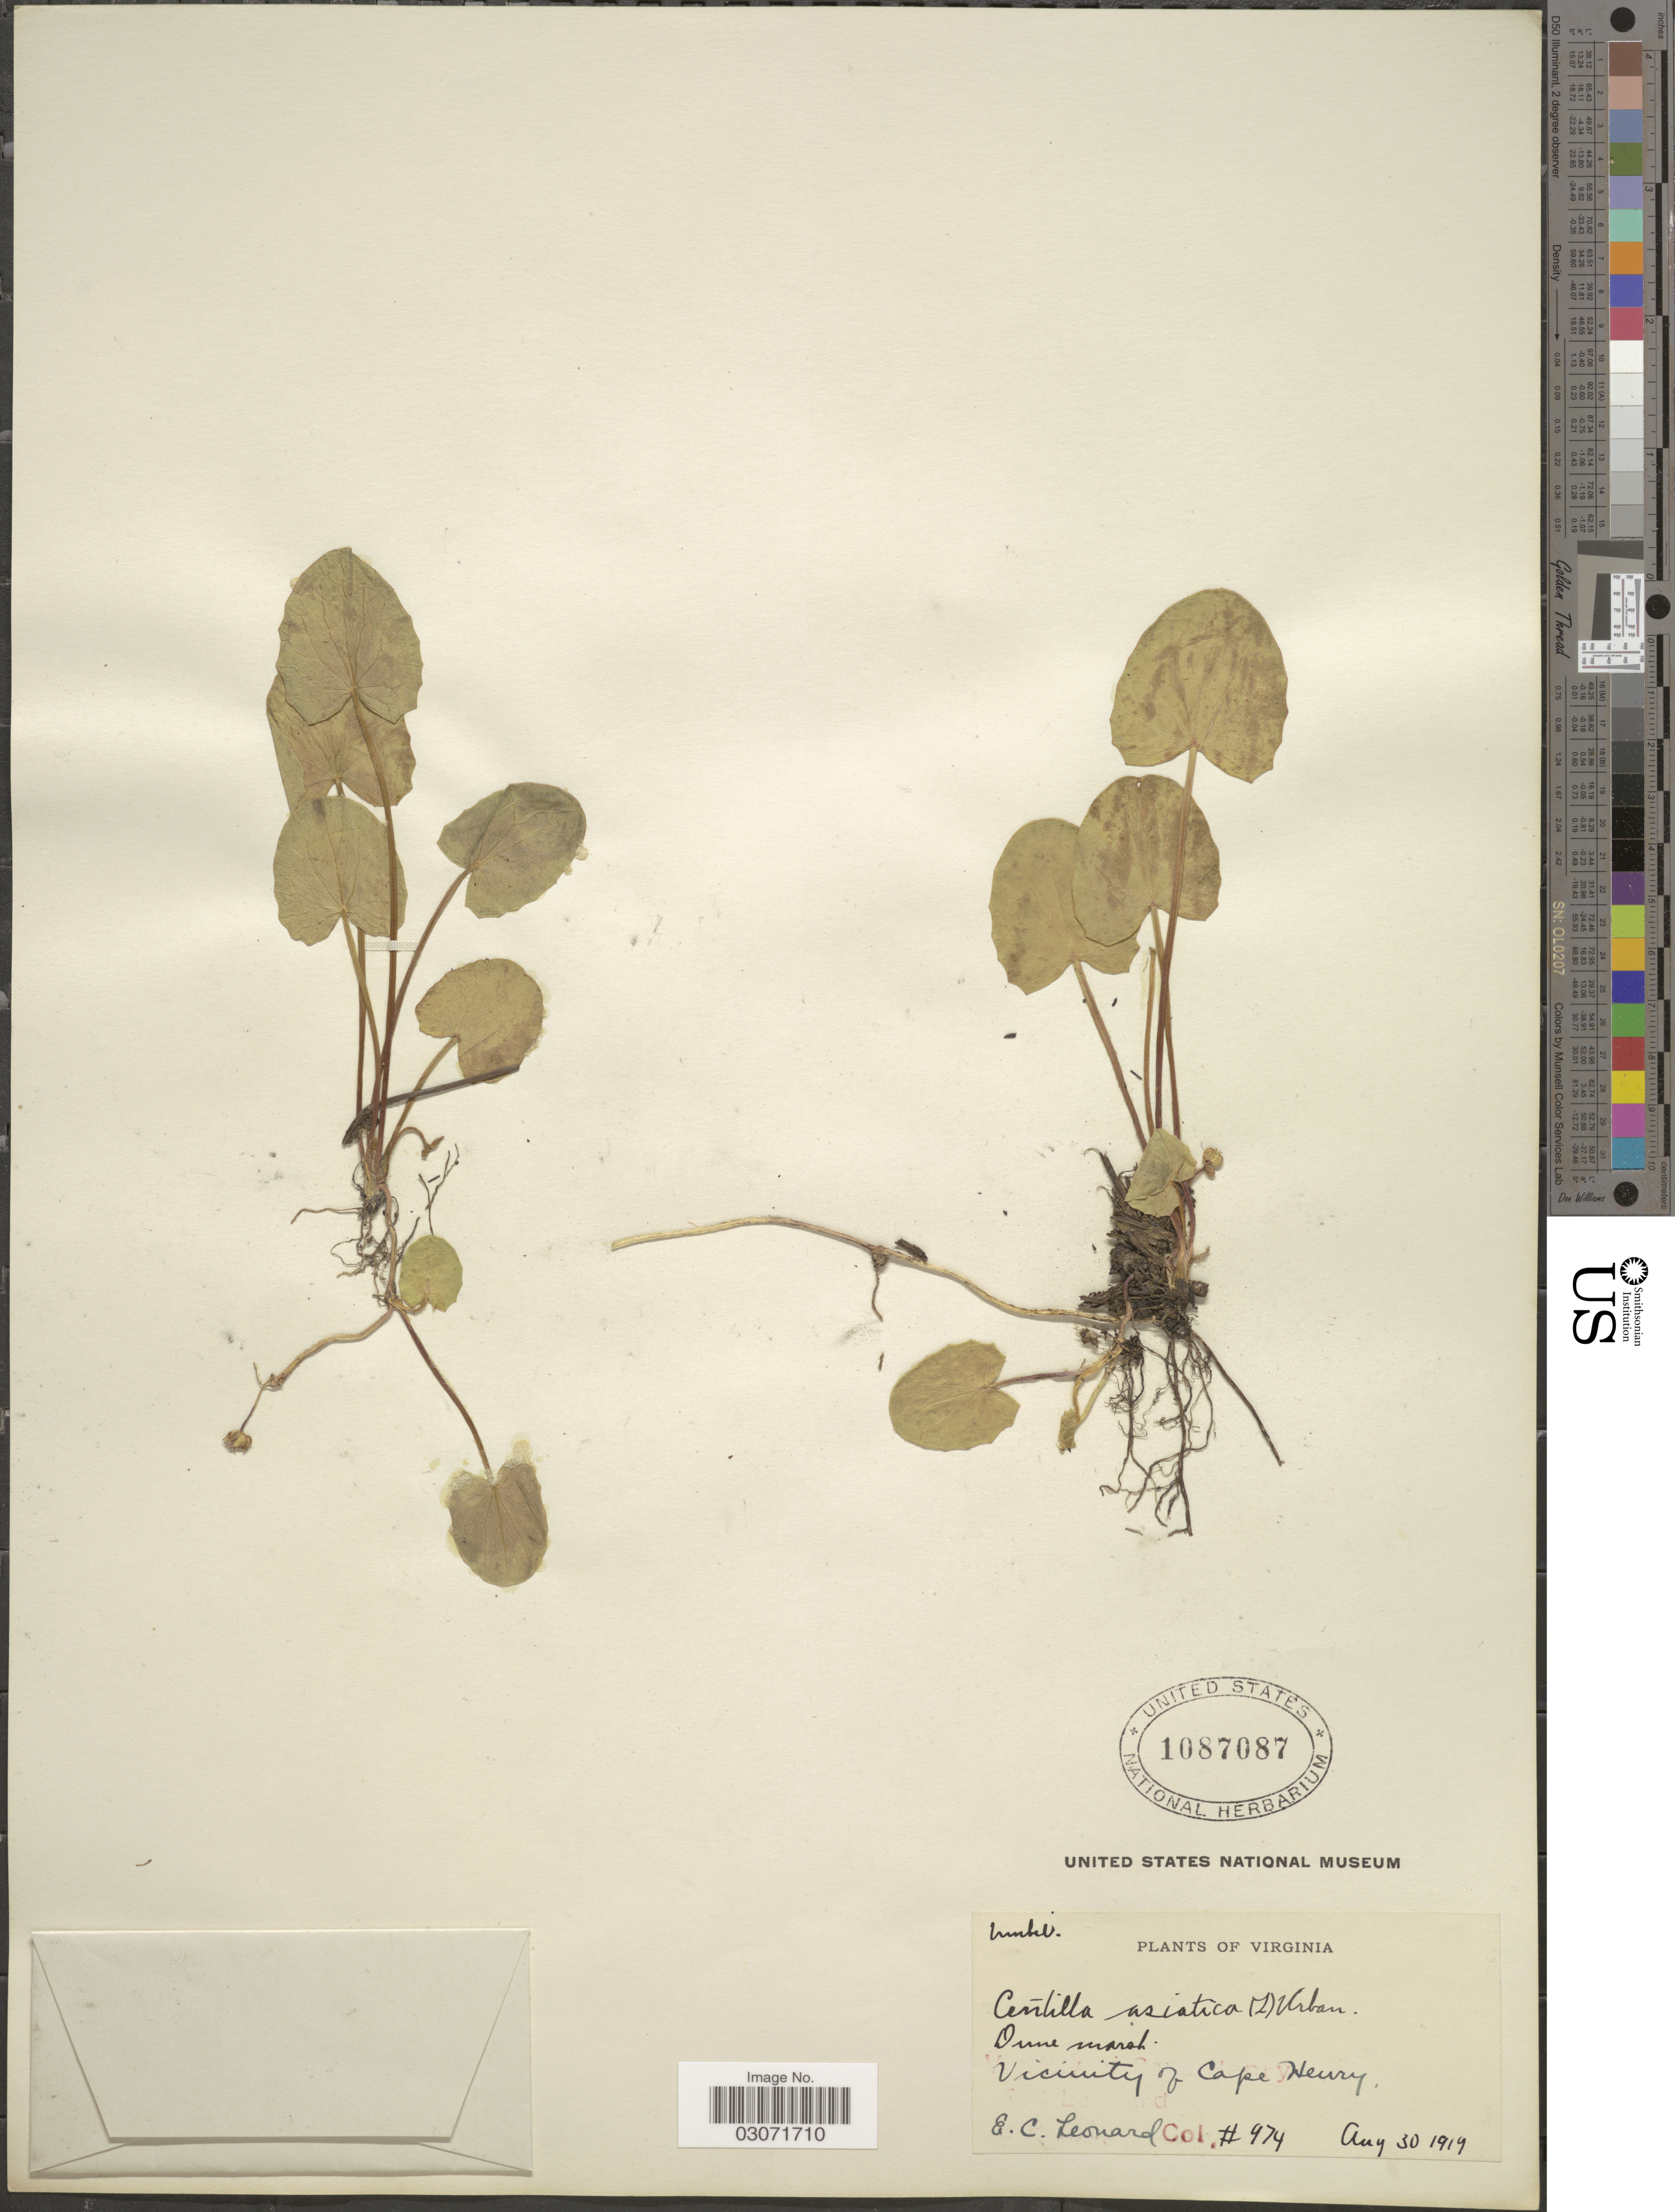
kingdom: Plantae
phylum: Tracheophyta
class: Magnoliopsida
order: Apiales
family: Apiaceae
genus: Centella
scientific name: Centella asiatica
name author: (L.) Urb.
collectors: E. C. Leonard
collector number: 974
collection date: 1919-08-30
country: United States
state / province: Virginia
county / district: City of Virginia Beach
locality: Vicinity of Cape Henry.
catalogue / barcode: US 1087087